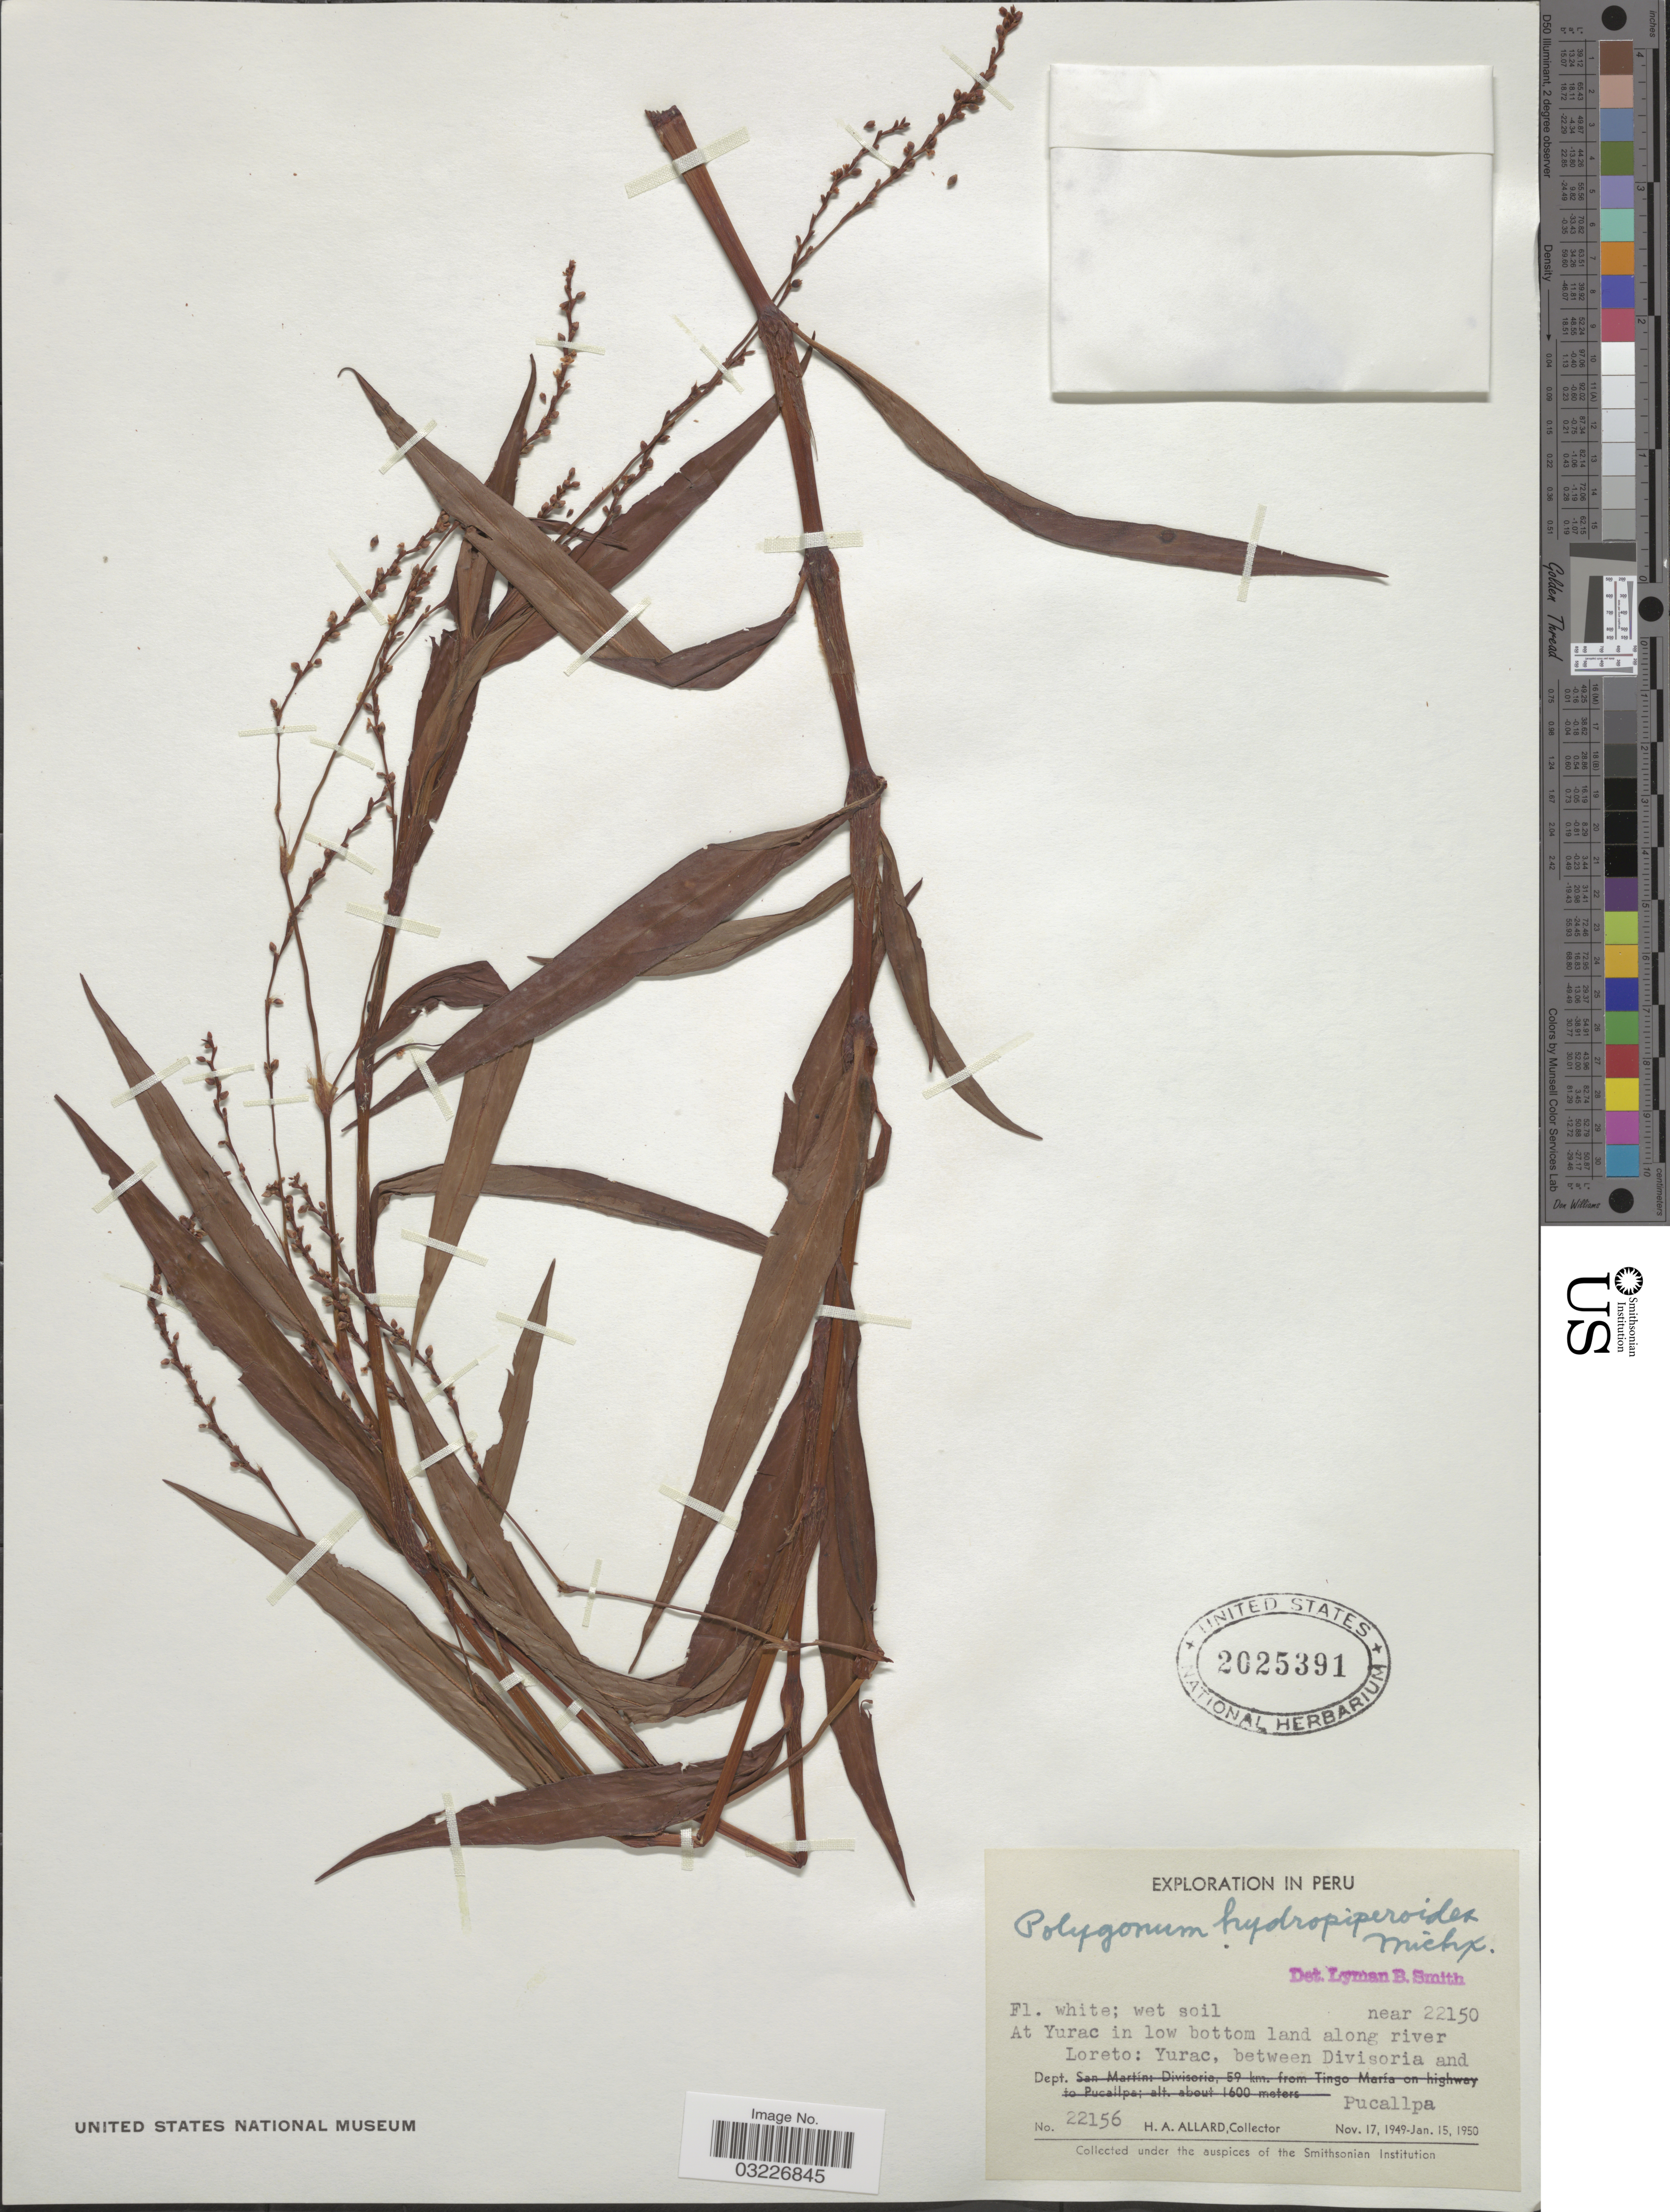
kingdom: Plantae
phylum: Tracheophyta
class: Magnoliopsida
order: Caryophyllales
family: Polygonaceae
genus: Polygonum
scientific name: Polygonum hydropiperoides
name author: Michx.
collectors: H. A. Allard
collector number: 22156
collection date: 1949-11-17/1950-01-15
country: Peru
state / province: Loreto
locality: At Yurac in low bottom land along river, Dept. Loreto: Yurac, between Divisoria and Pucallpa, near 22150.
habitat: in low bottom land along river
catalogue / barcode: US 2025391